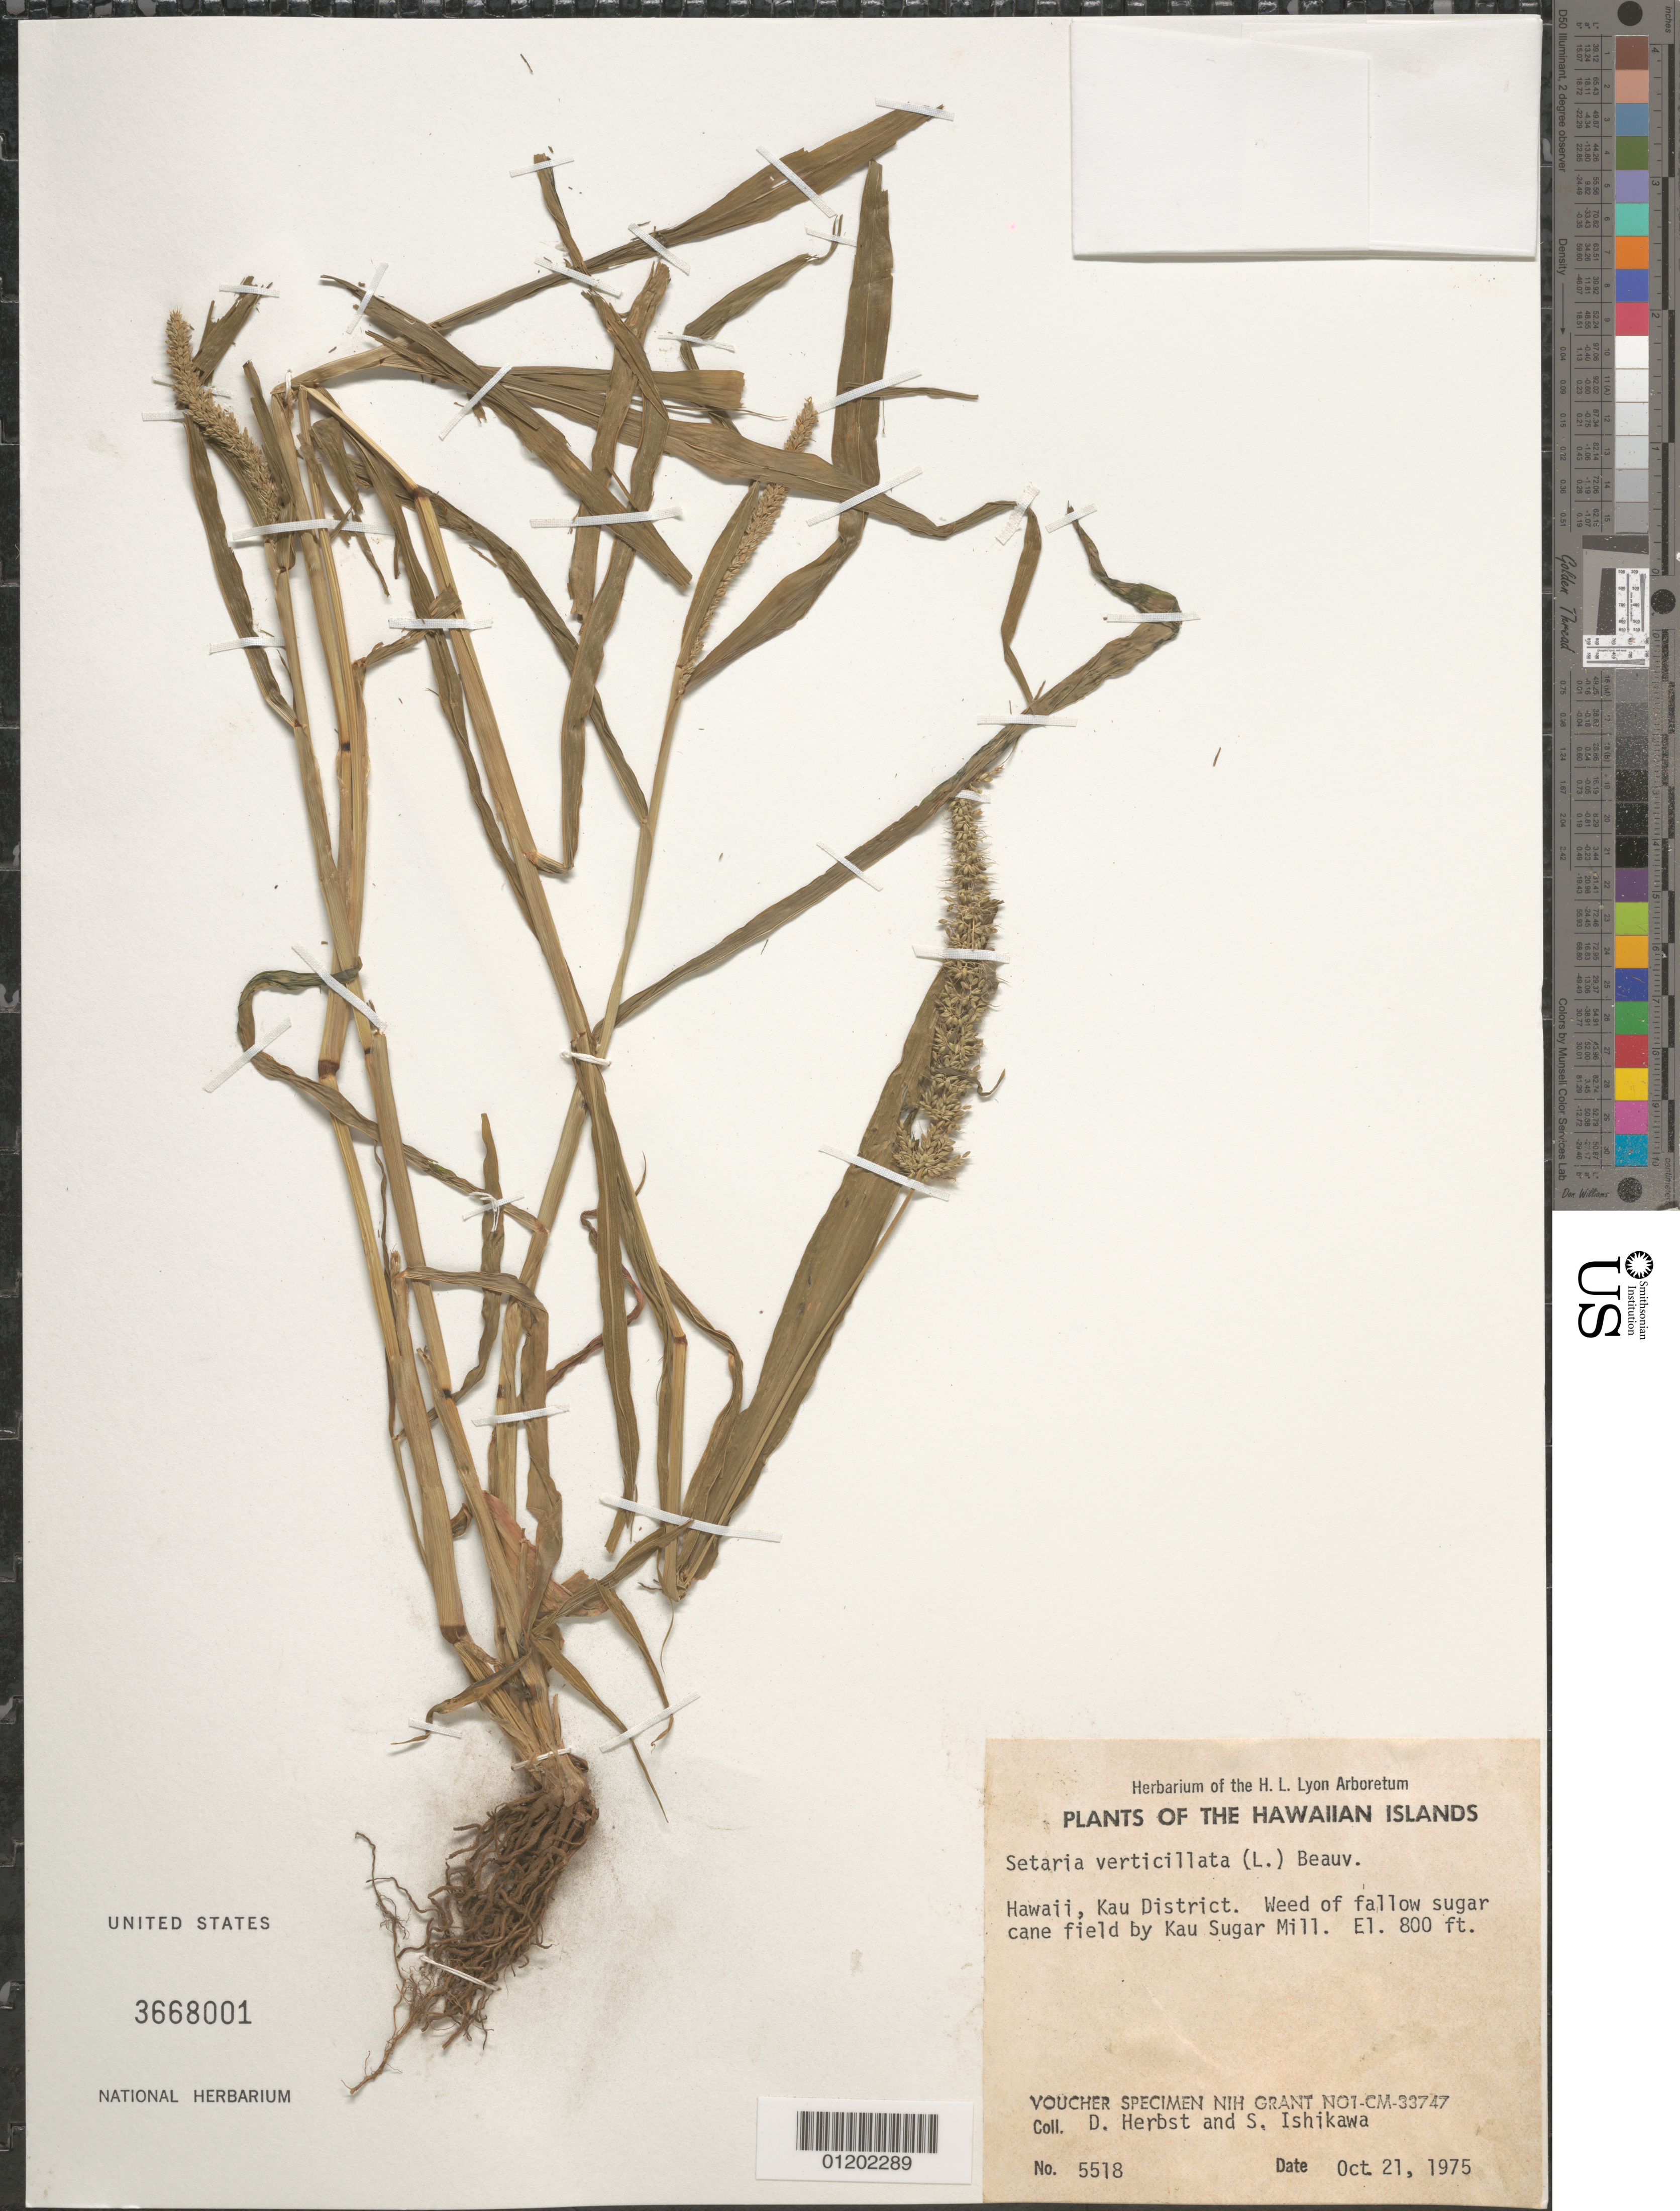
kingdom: Plantae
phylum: Tracheophyta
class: Liliopsida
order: Poales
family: Poaceae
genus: Setaria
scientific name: Setaria adhaerens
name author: (Forssk.) Chiov.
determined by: Wagner, W. L., (BOT), Smithsonian Institution - National Museum of Natural History (UNITED STATES)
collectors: D. R. Herbst & S. Ishikawa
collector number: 5518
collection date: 1975-10-21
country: United States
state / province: Hawaii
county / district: Hawaii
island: Hawaii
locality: Kau District, fallow sugar cane field by Kau Sugar Mill.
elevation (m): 244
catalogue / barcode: US 3668001